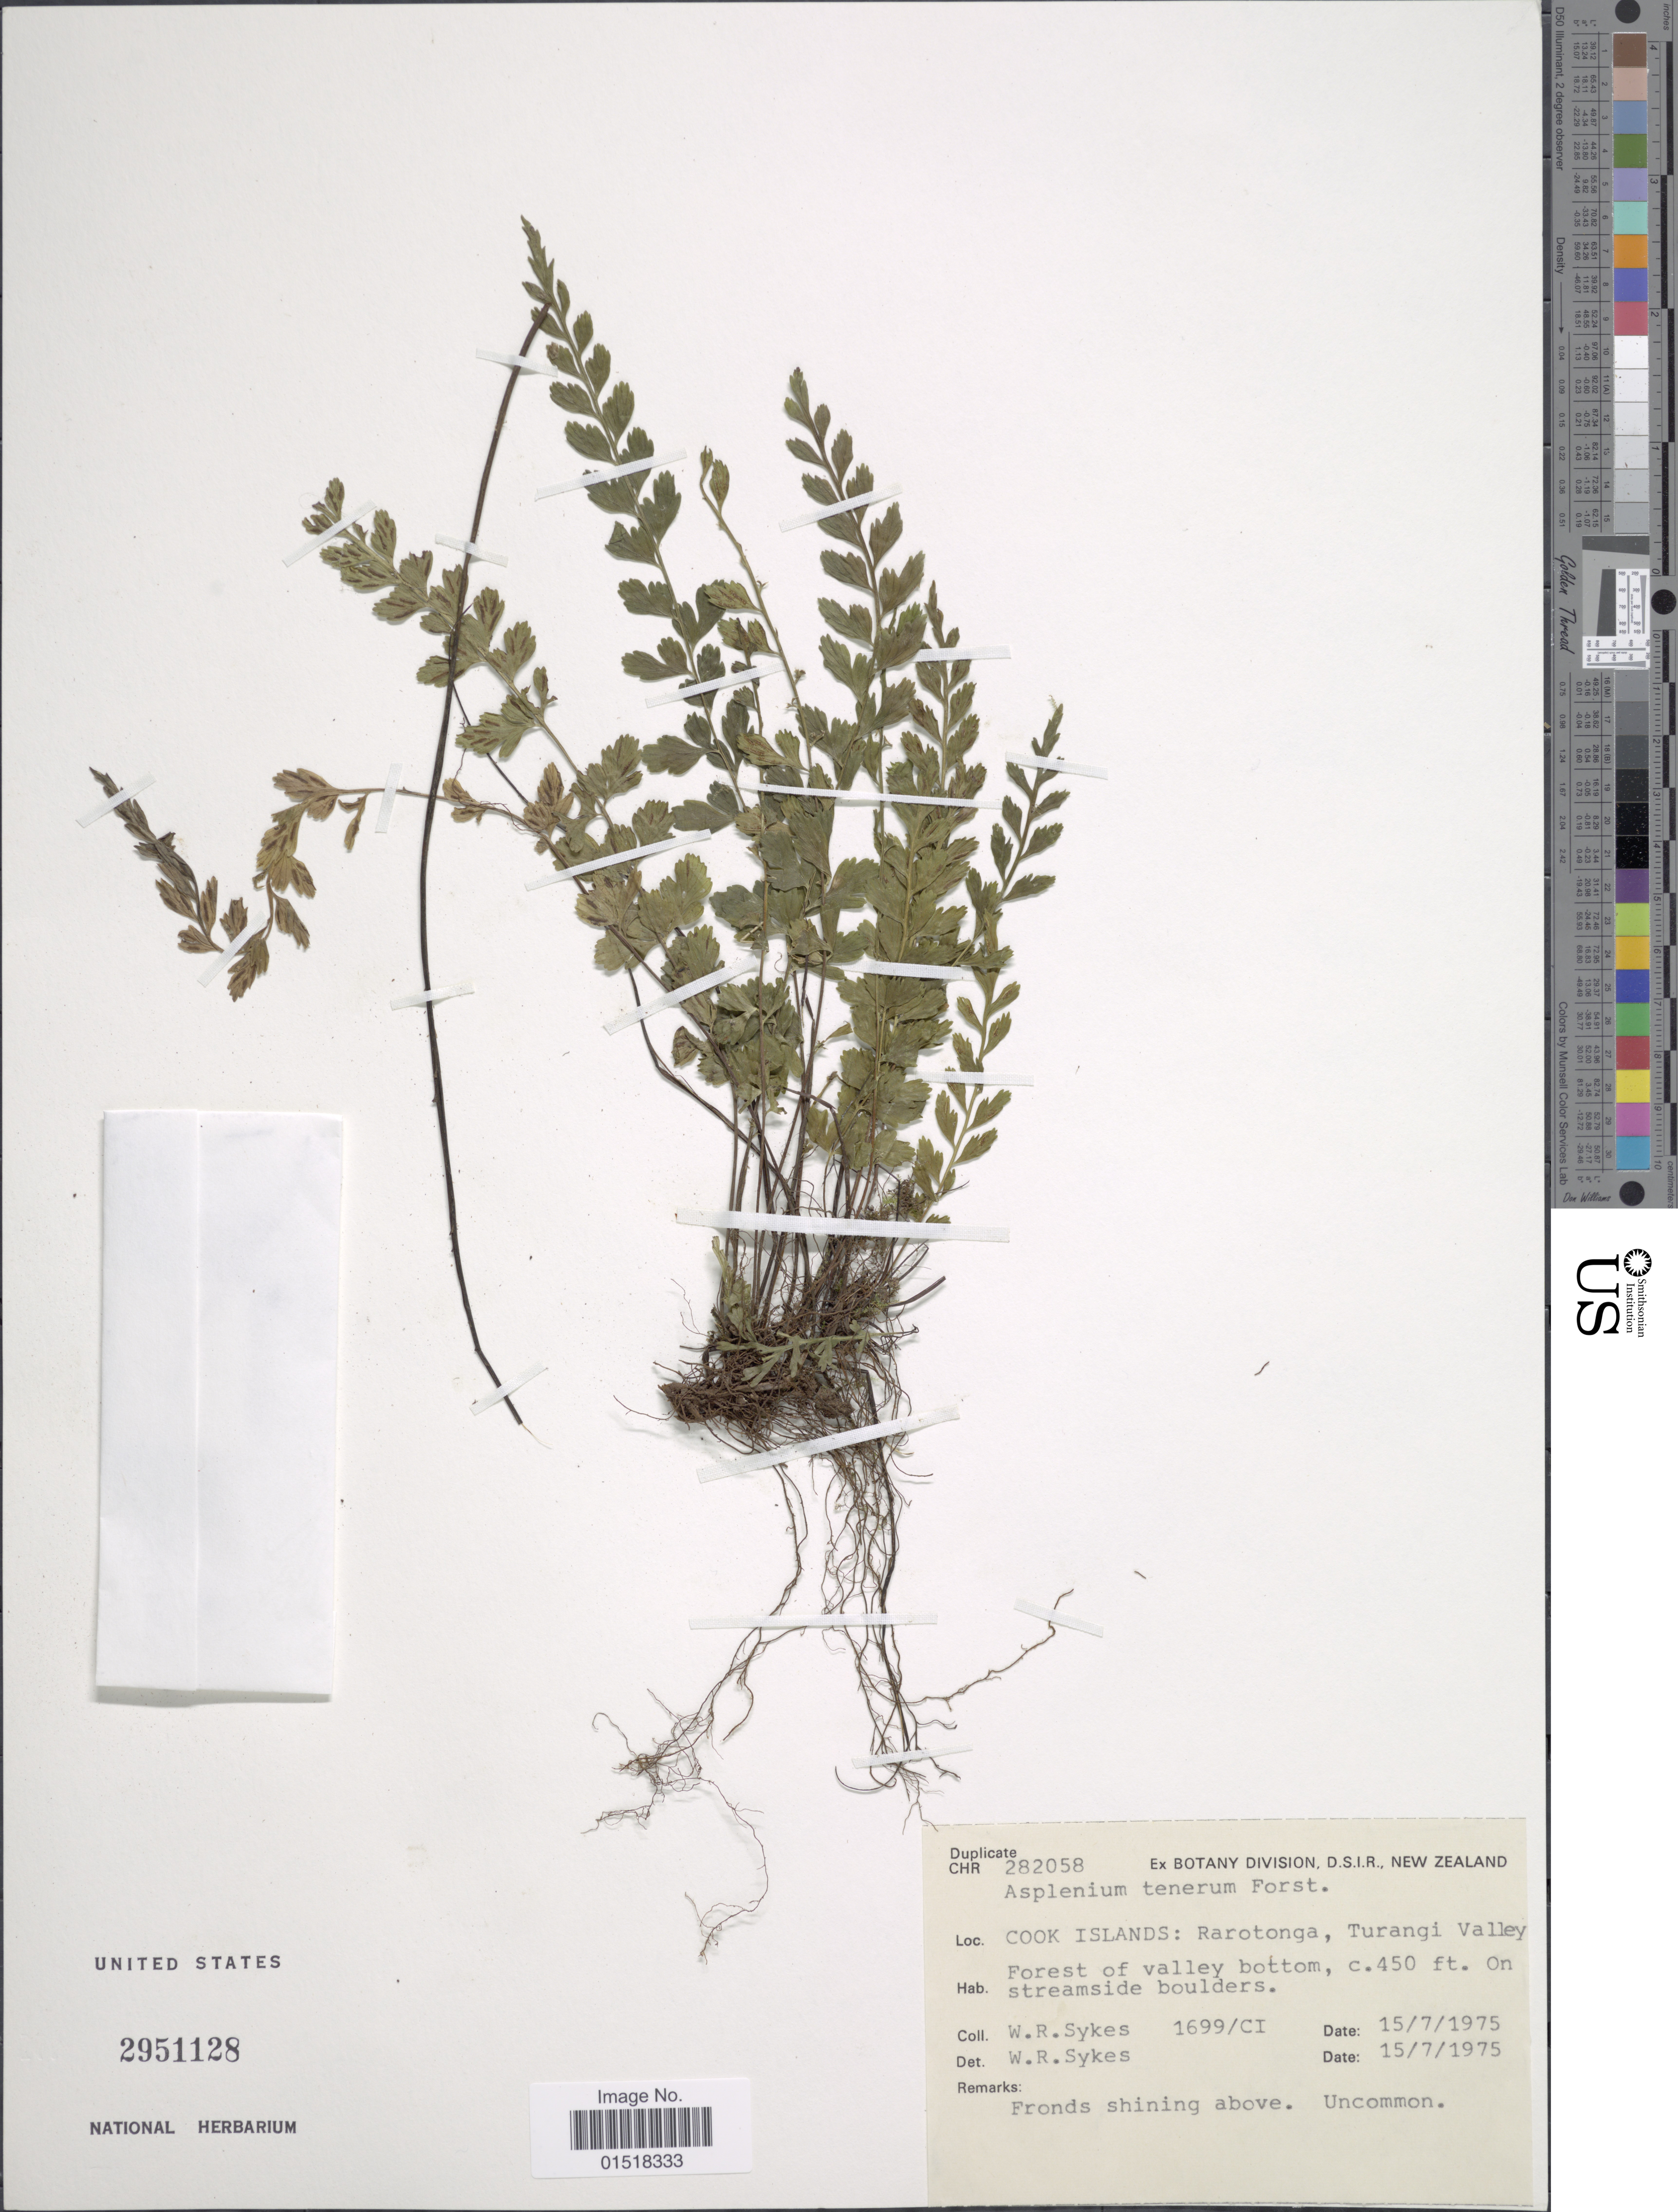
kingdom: Plantae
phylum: Tracheophyta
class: Polypodiopsida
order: Polypodiales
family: Aspleniaceae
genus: Asplenium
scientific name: Asplenium tenerum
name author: G. Forst.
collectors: W. R. Sykes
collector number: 1699/CI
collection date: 1975-07-15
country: Cook Islands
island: Rarotonga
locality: Rarotonga, Turangi Valley.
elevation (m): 137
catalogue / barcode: US 2951128